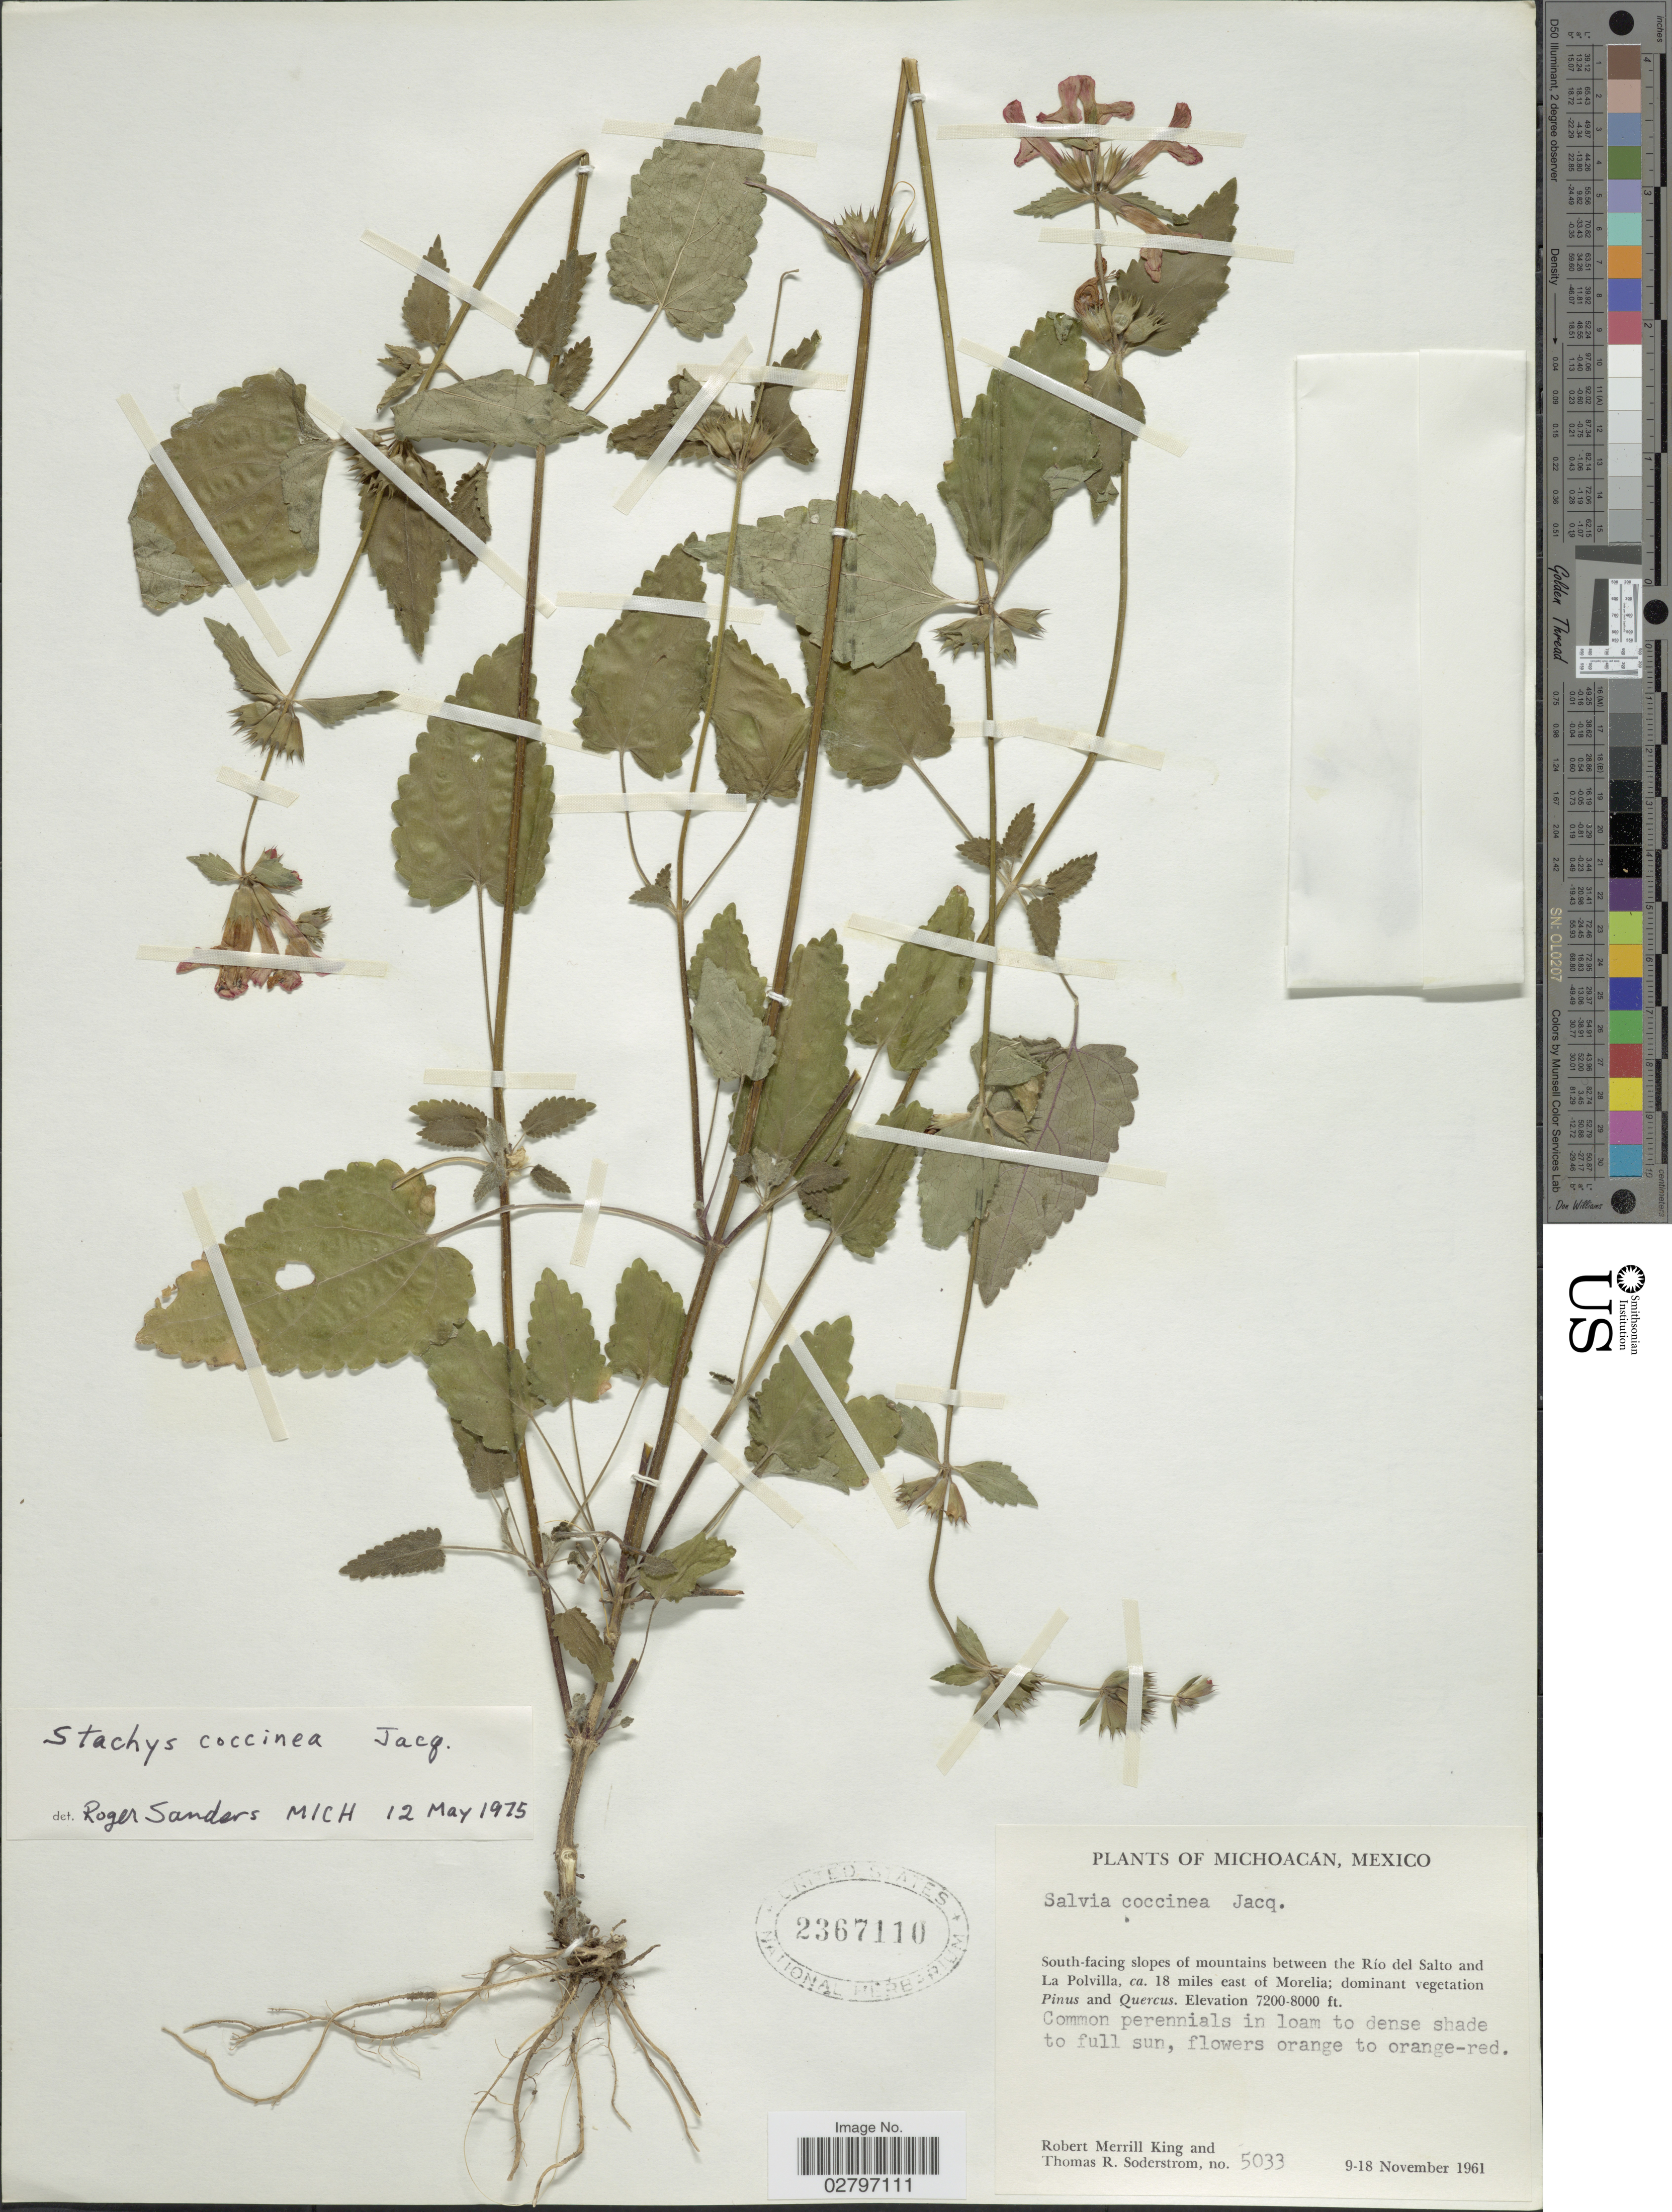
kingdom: Plantae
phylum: Tracheophyta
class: Magnoliopsida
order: Lamiales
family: Lamiaceae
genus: Stachys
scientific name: Stachys coccinea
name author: Ortega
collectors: R. M. King & T. R. Soderstrom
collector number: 5033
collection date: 1961-11-09/1961-11-18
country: Mexico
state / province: Michoacán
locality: South-facing slopes of mountains between the Río del Salto and La Polvilla, ca. 18 miles east of Morelia.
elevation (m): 2195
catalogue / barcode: US 2367110